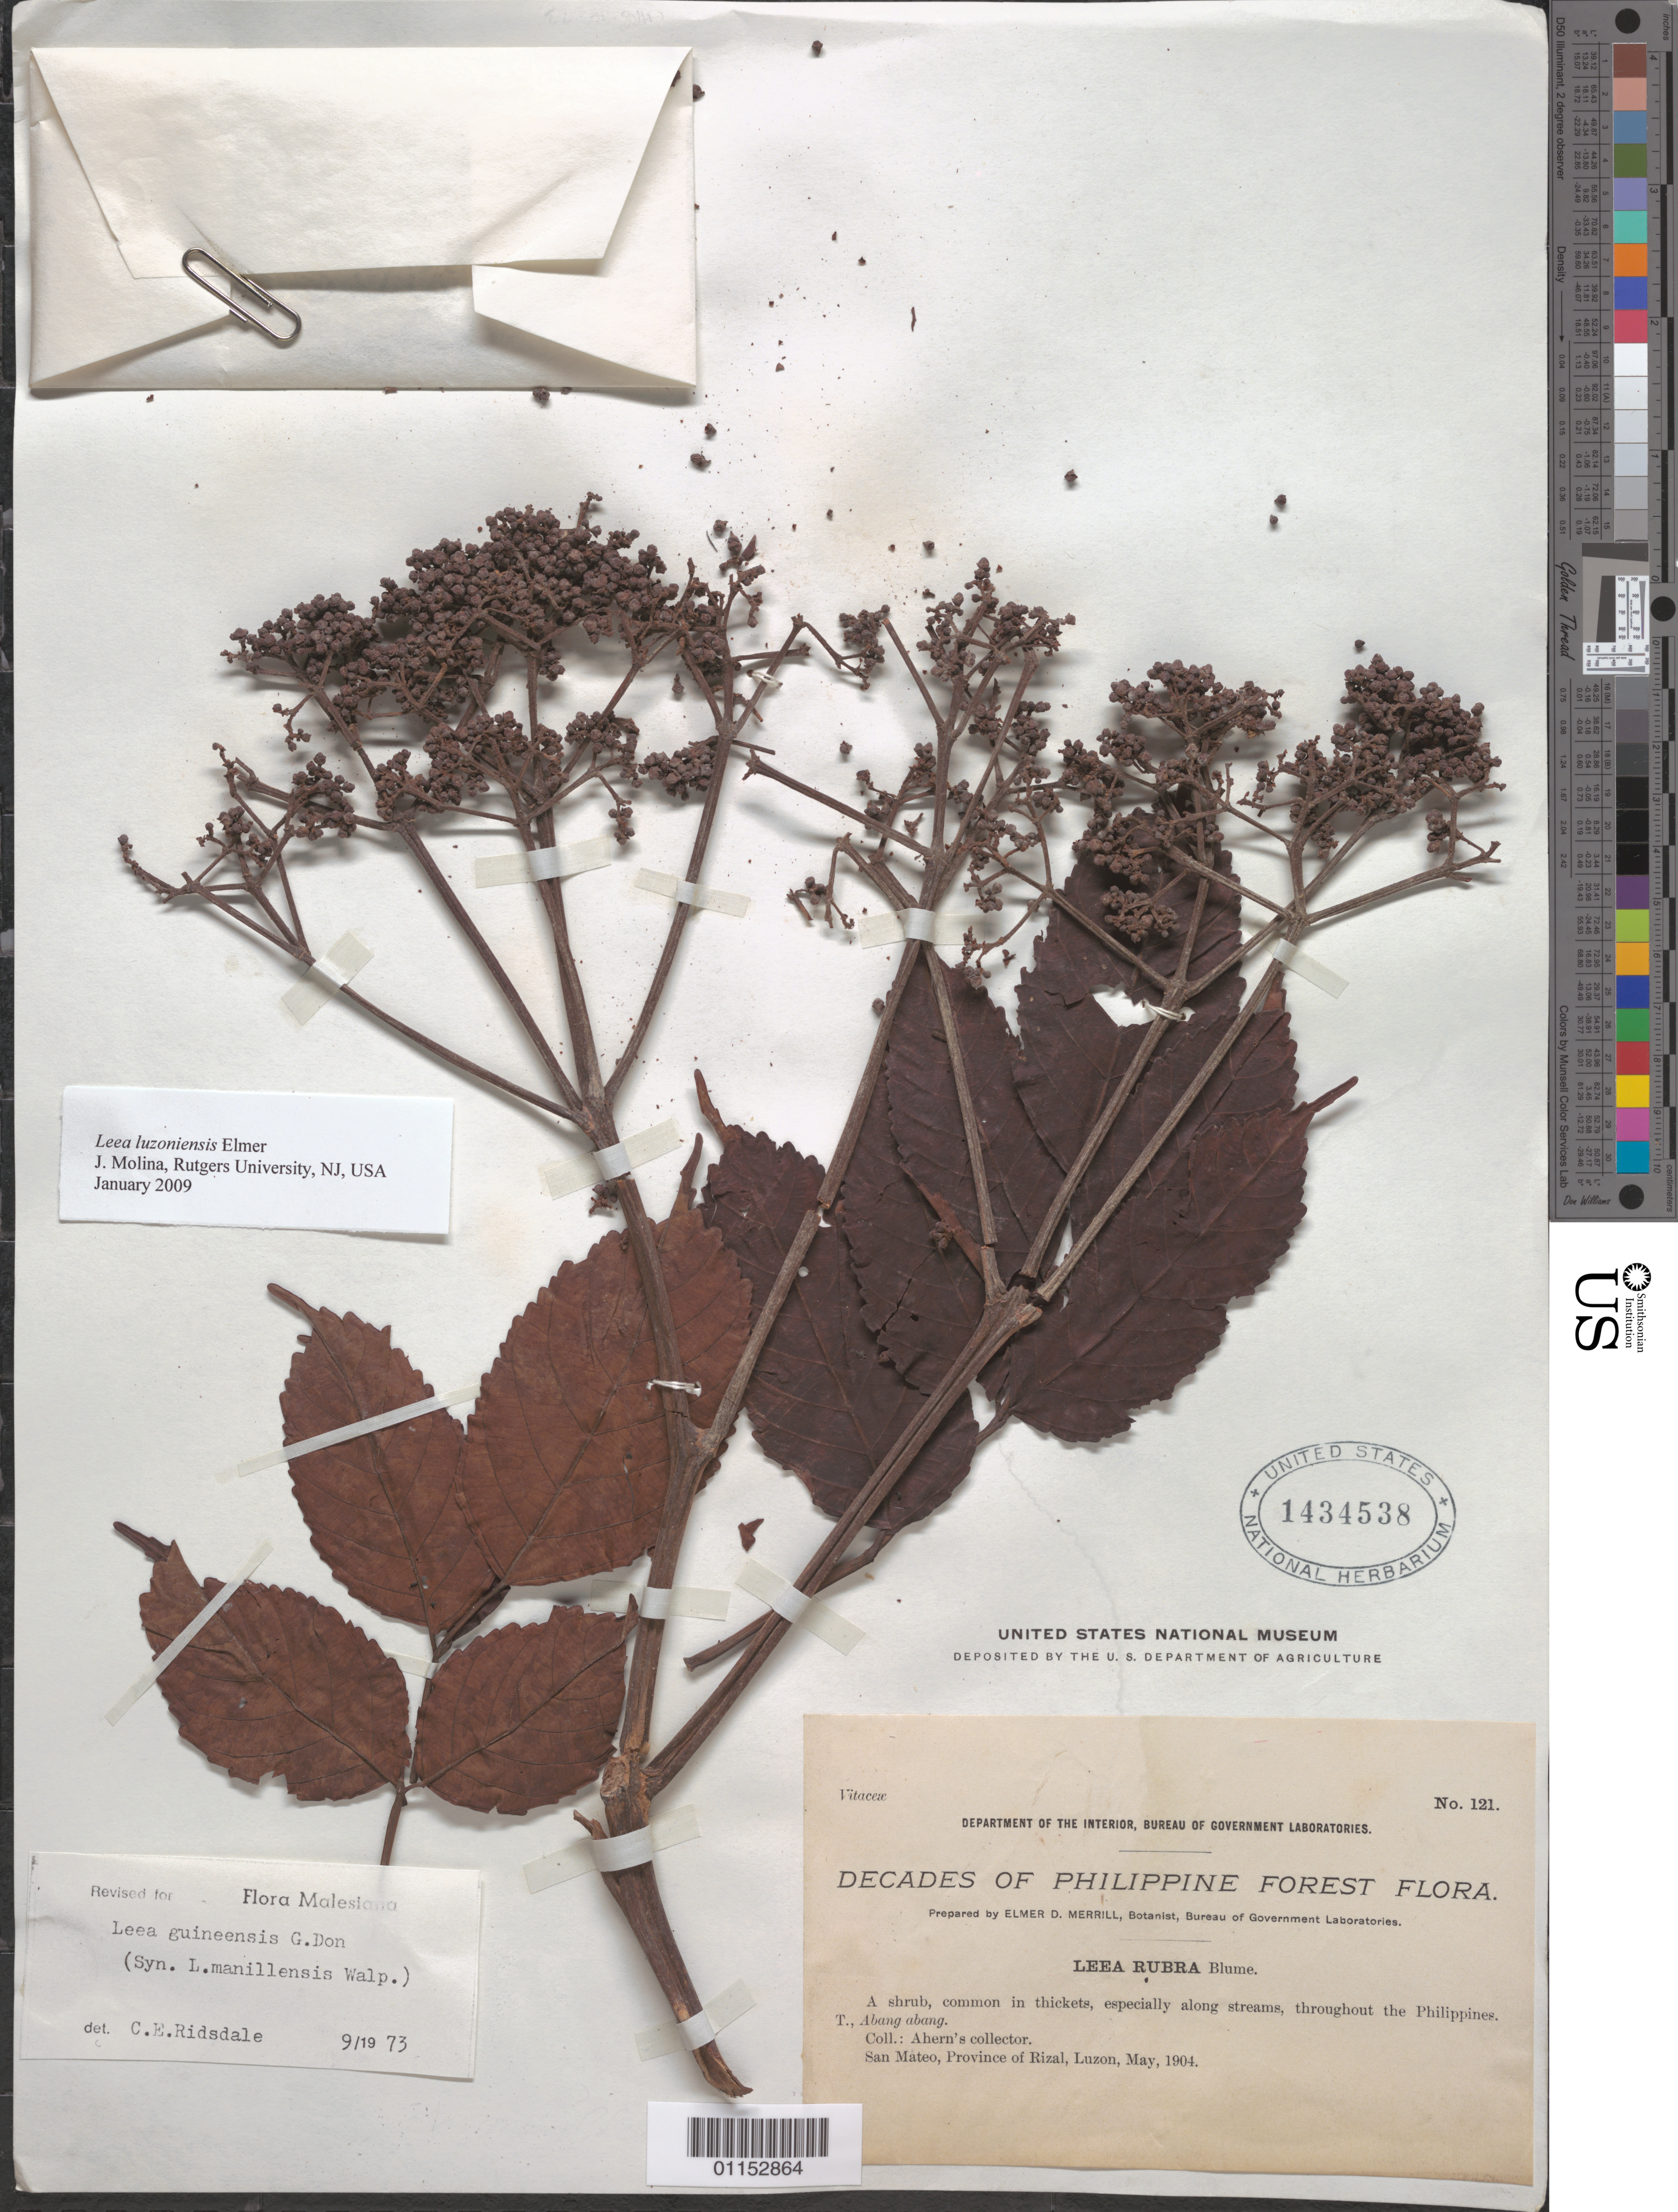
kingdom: Plantae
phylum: Tracheophyta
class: Magnoliopsida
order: Vitales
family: Vitaceae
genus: Leea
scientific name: Leea luzonensis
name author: Elmer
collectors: G. Ahern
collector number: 121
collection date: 1904-05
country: Philippines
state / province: Calabarzon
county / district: Rizal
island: Luzon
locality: San Mateo. Luzon.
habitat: A shrub common in thickets, especially along streams.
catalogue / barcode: US 1434538